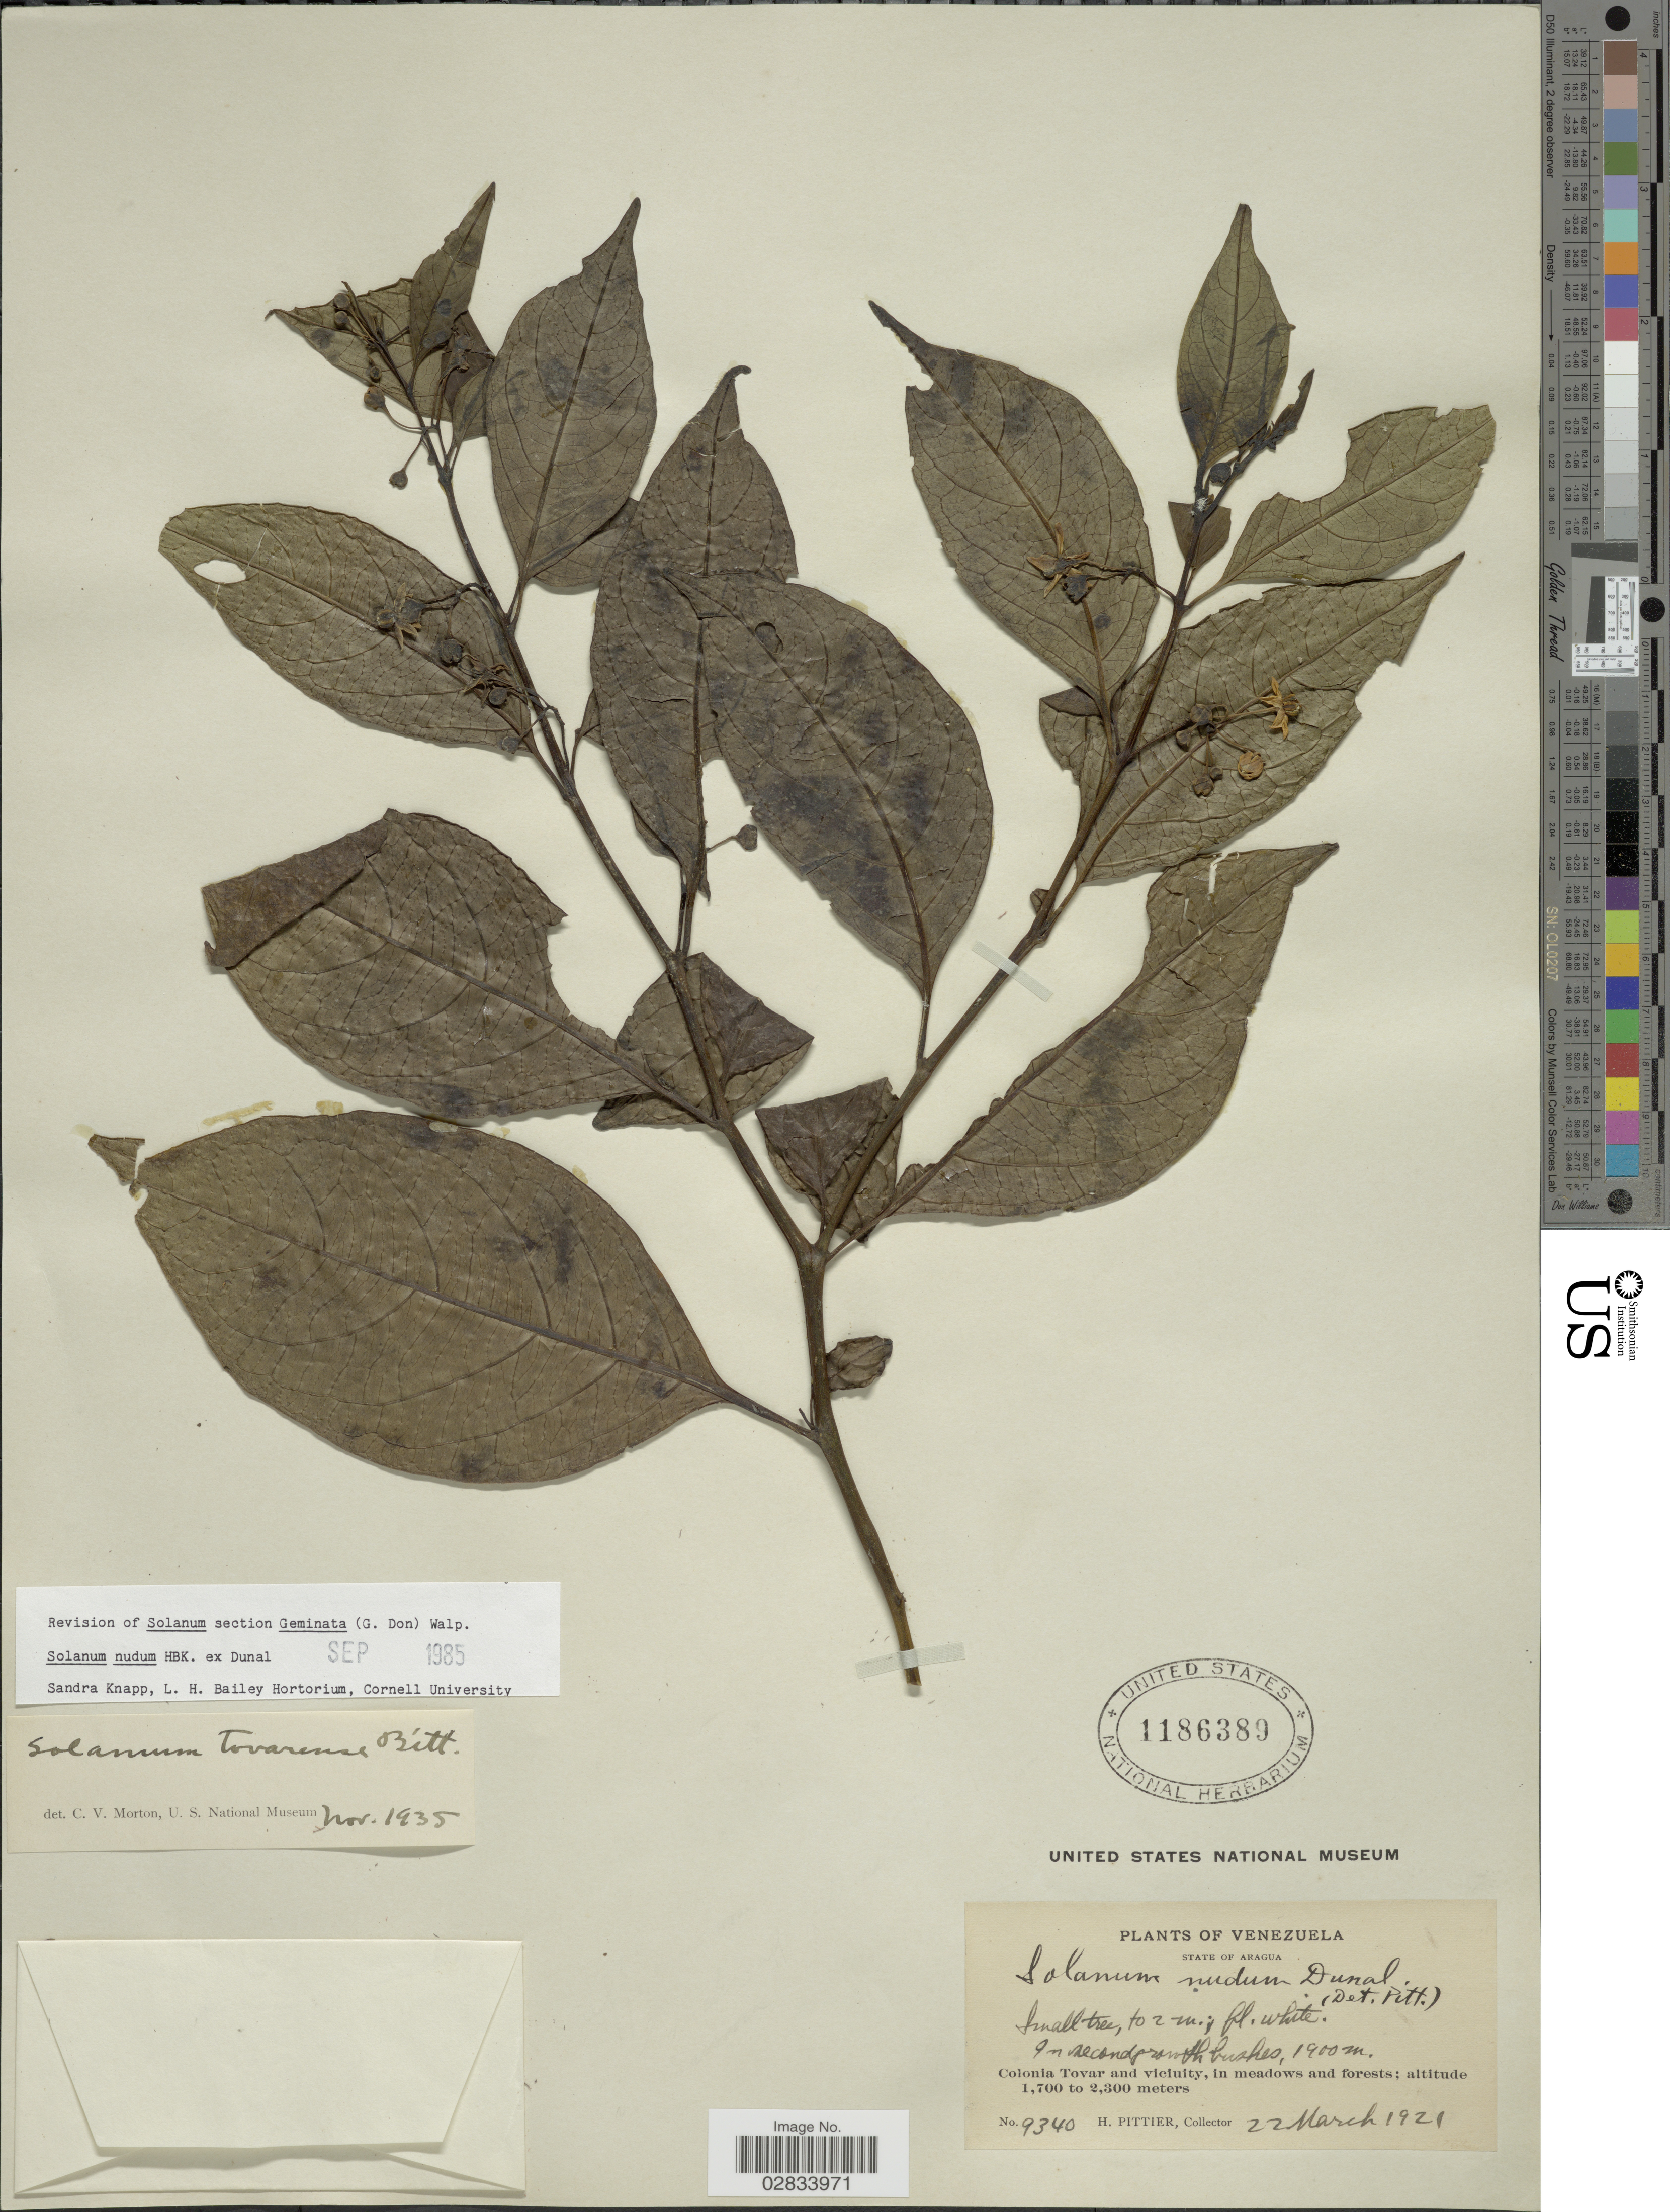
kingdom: Plantae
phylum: Tracheophyta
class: Magnoliopsida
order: Solanales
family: Solanaceae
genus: Solanum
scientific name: Solanum nudum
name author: Dunal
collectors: H. F. Pittier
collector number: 9340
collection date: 1921-03-22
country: Venezuela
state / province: Aragua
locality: State of Aragua, Colonia Tovar and vicinity, in meadows and forests.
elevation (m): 1900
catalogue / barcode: US 1186389